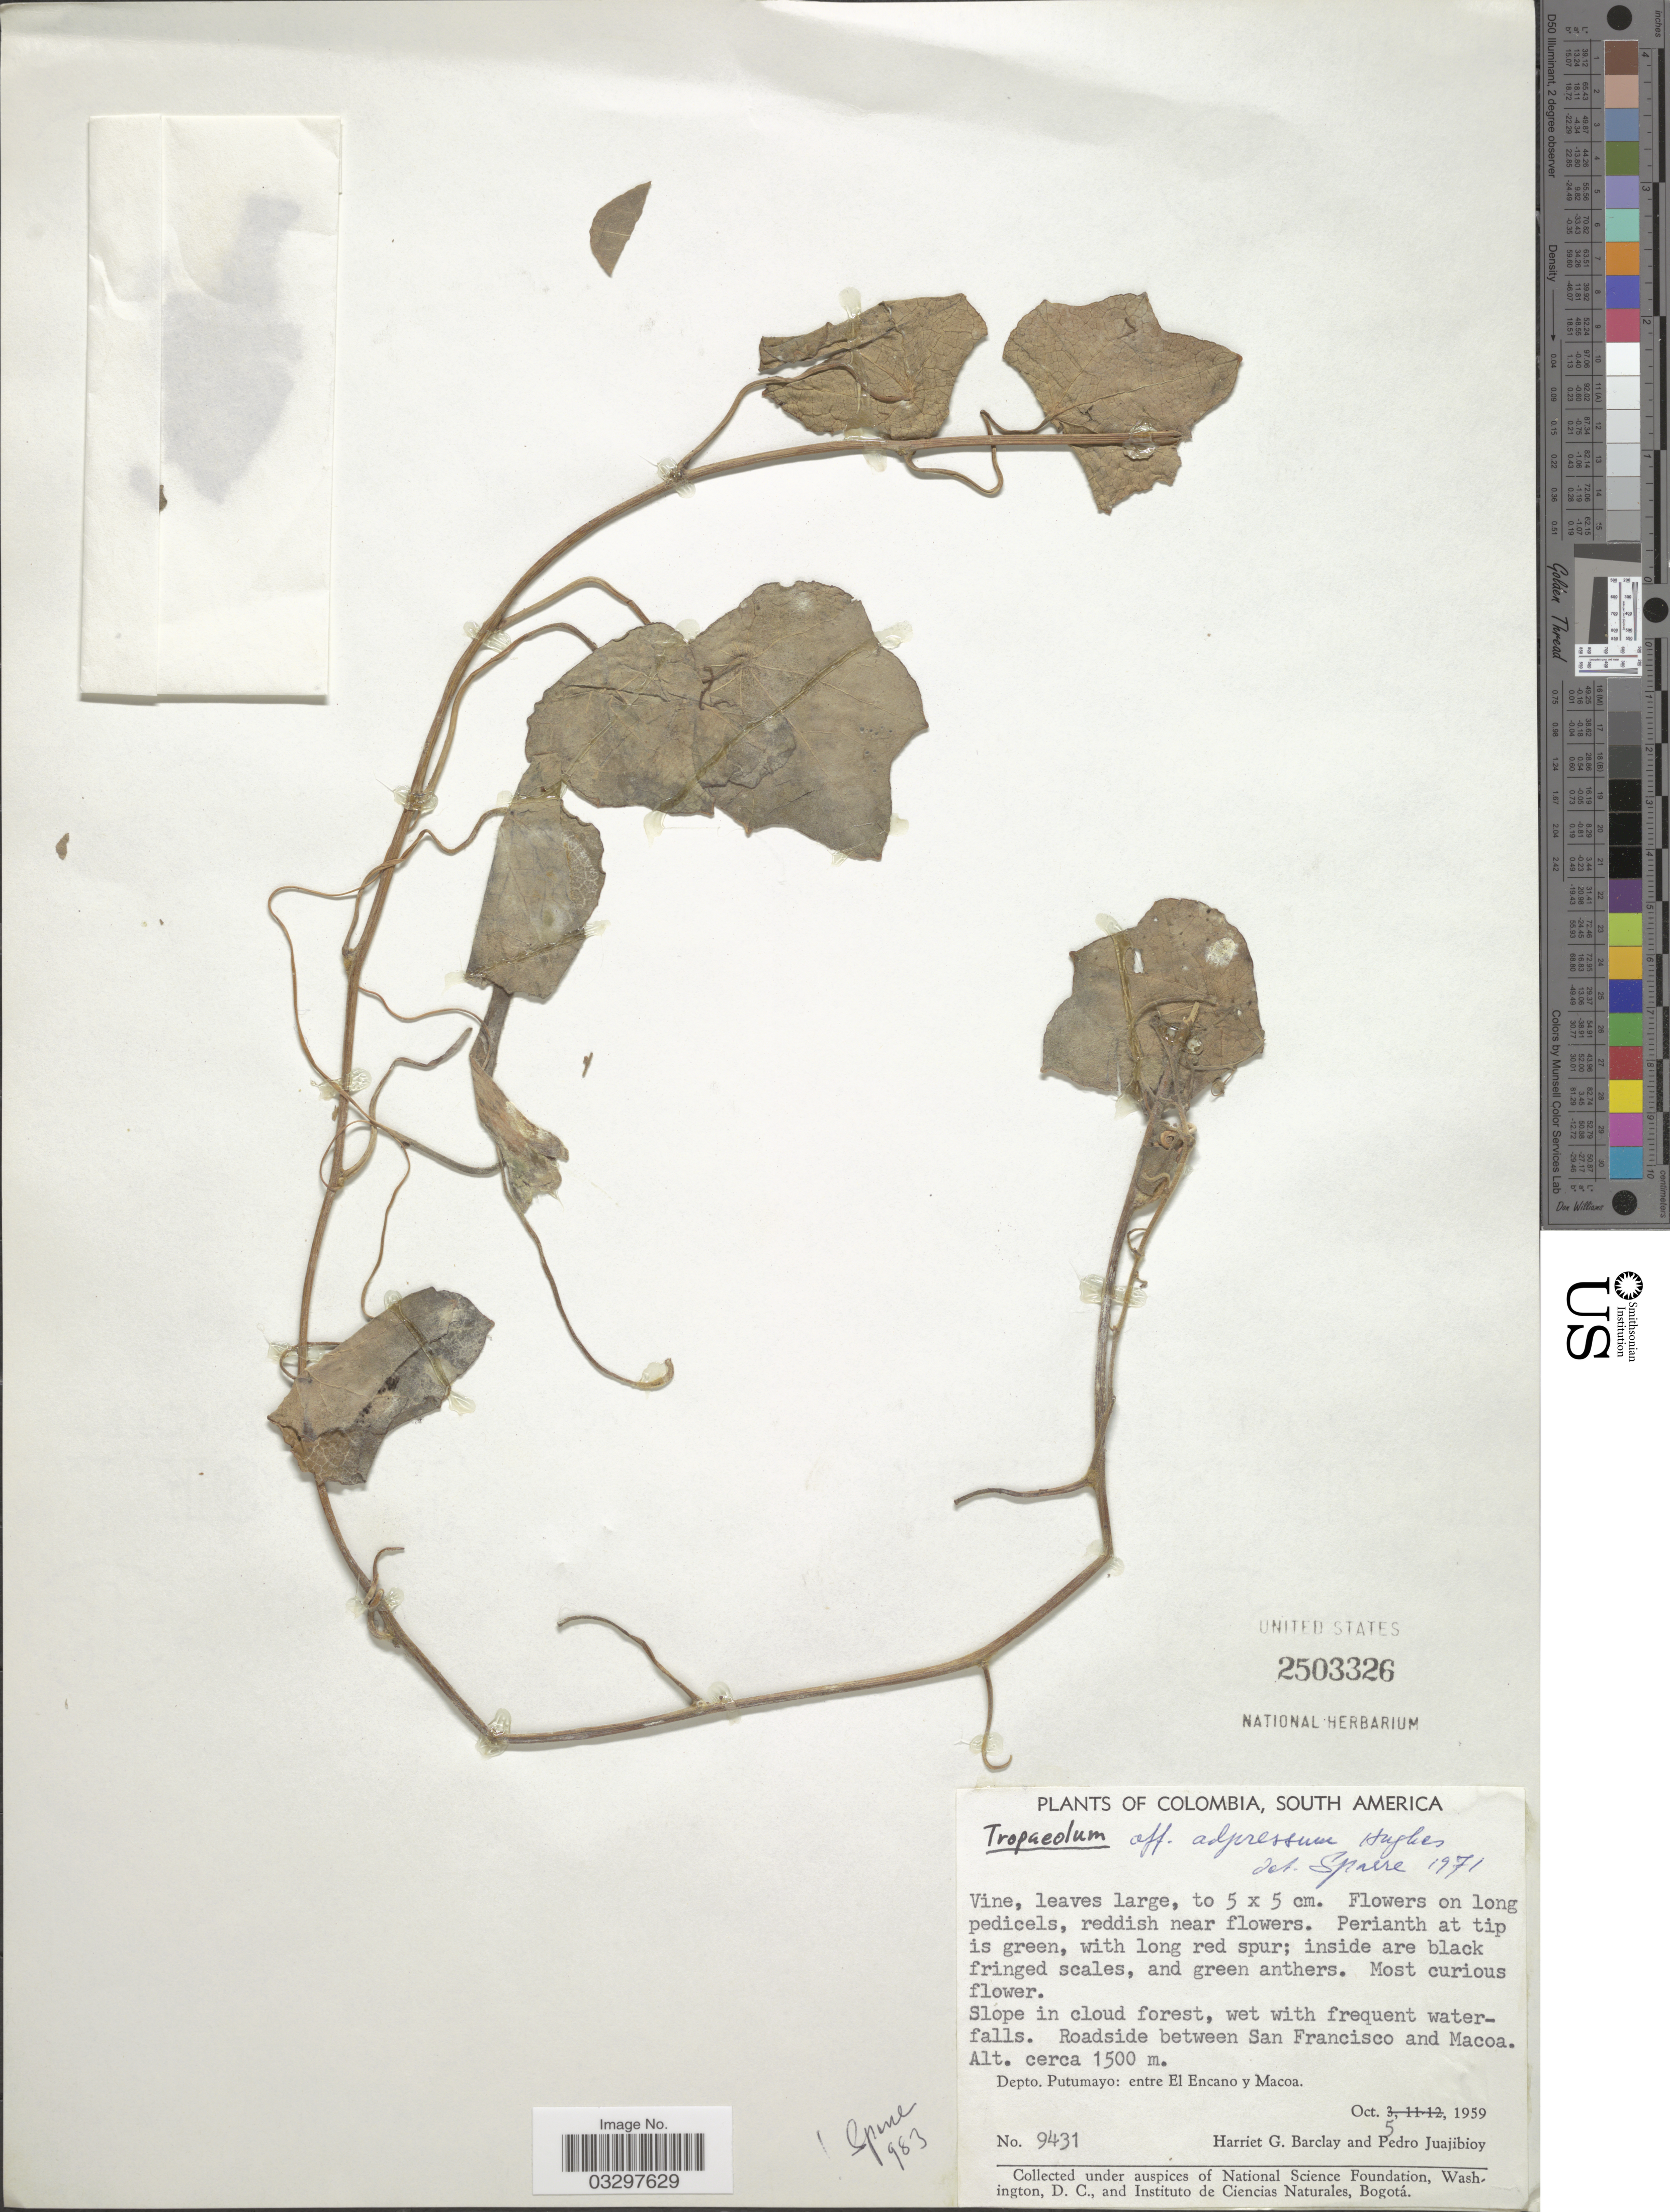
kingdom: Plantae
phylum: Tracheophyta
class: Magnoliopsida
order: Brassicales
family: Tropaeolaceae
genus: Tropaeolum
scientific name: Tropaeolum adpressum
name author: Hughes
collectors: H. G. Barclay & P. Juajibioy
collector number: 9431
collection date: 1959-10-05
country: Colombia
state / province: Putumayo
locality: Roadside between San Francisco and Macoa. Depto. Putumayo: entre El Encano y Macoa.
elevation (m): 1500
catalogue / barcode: US 2503326